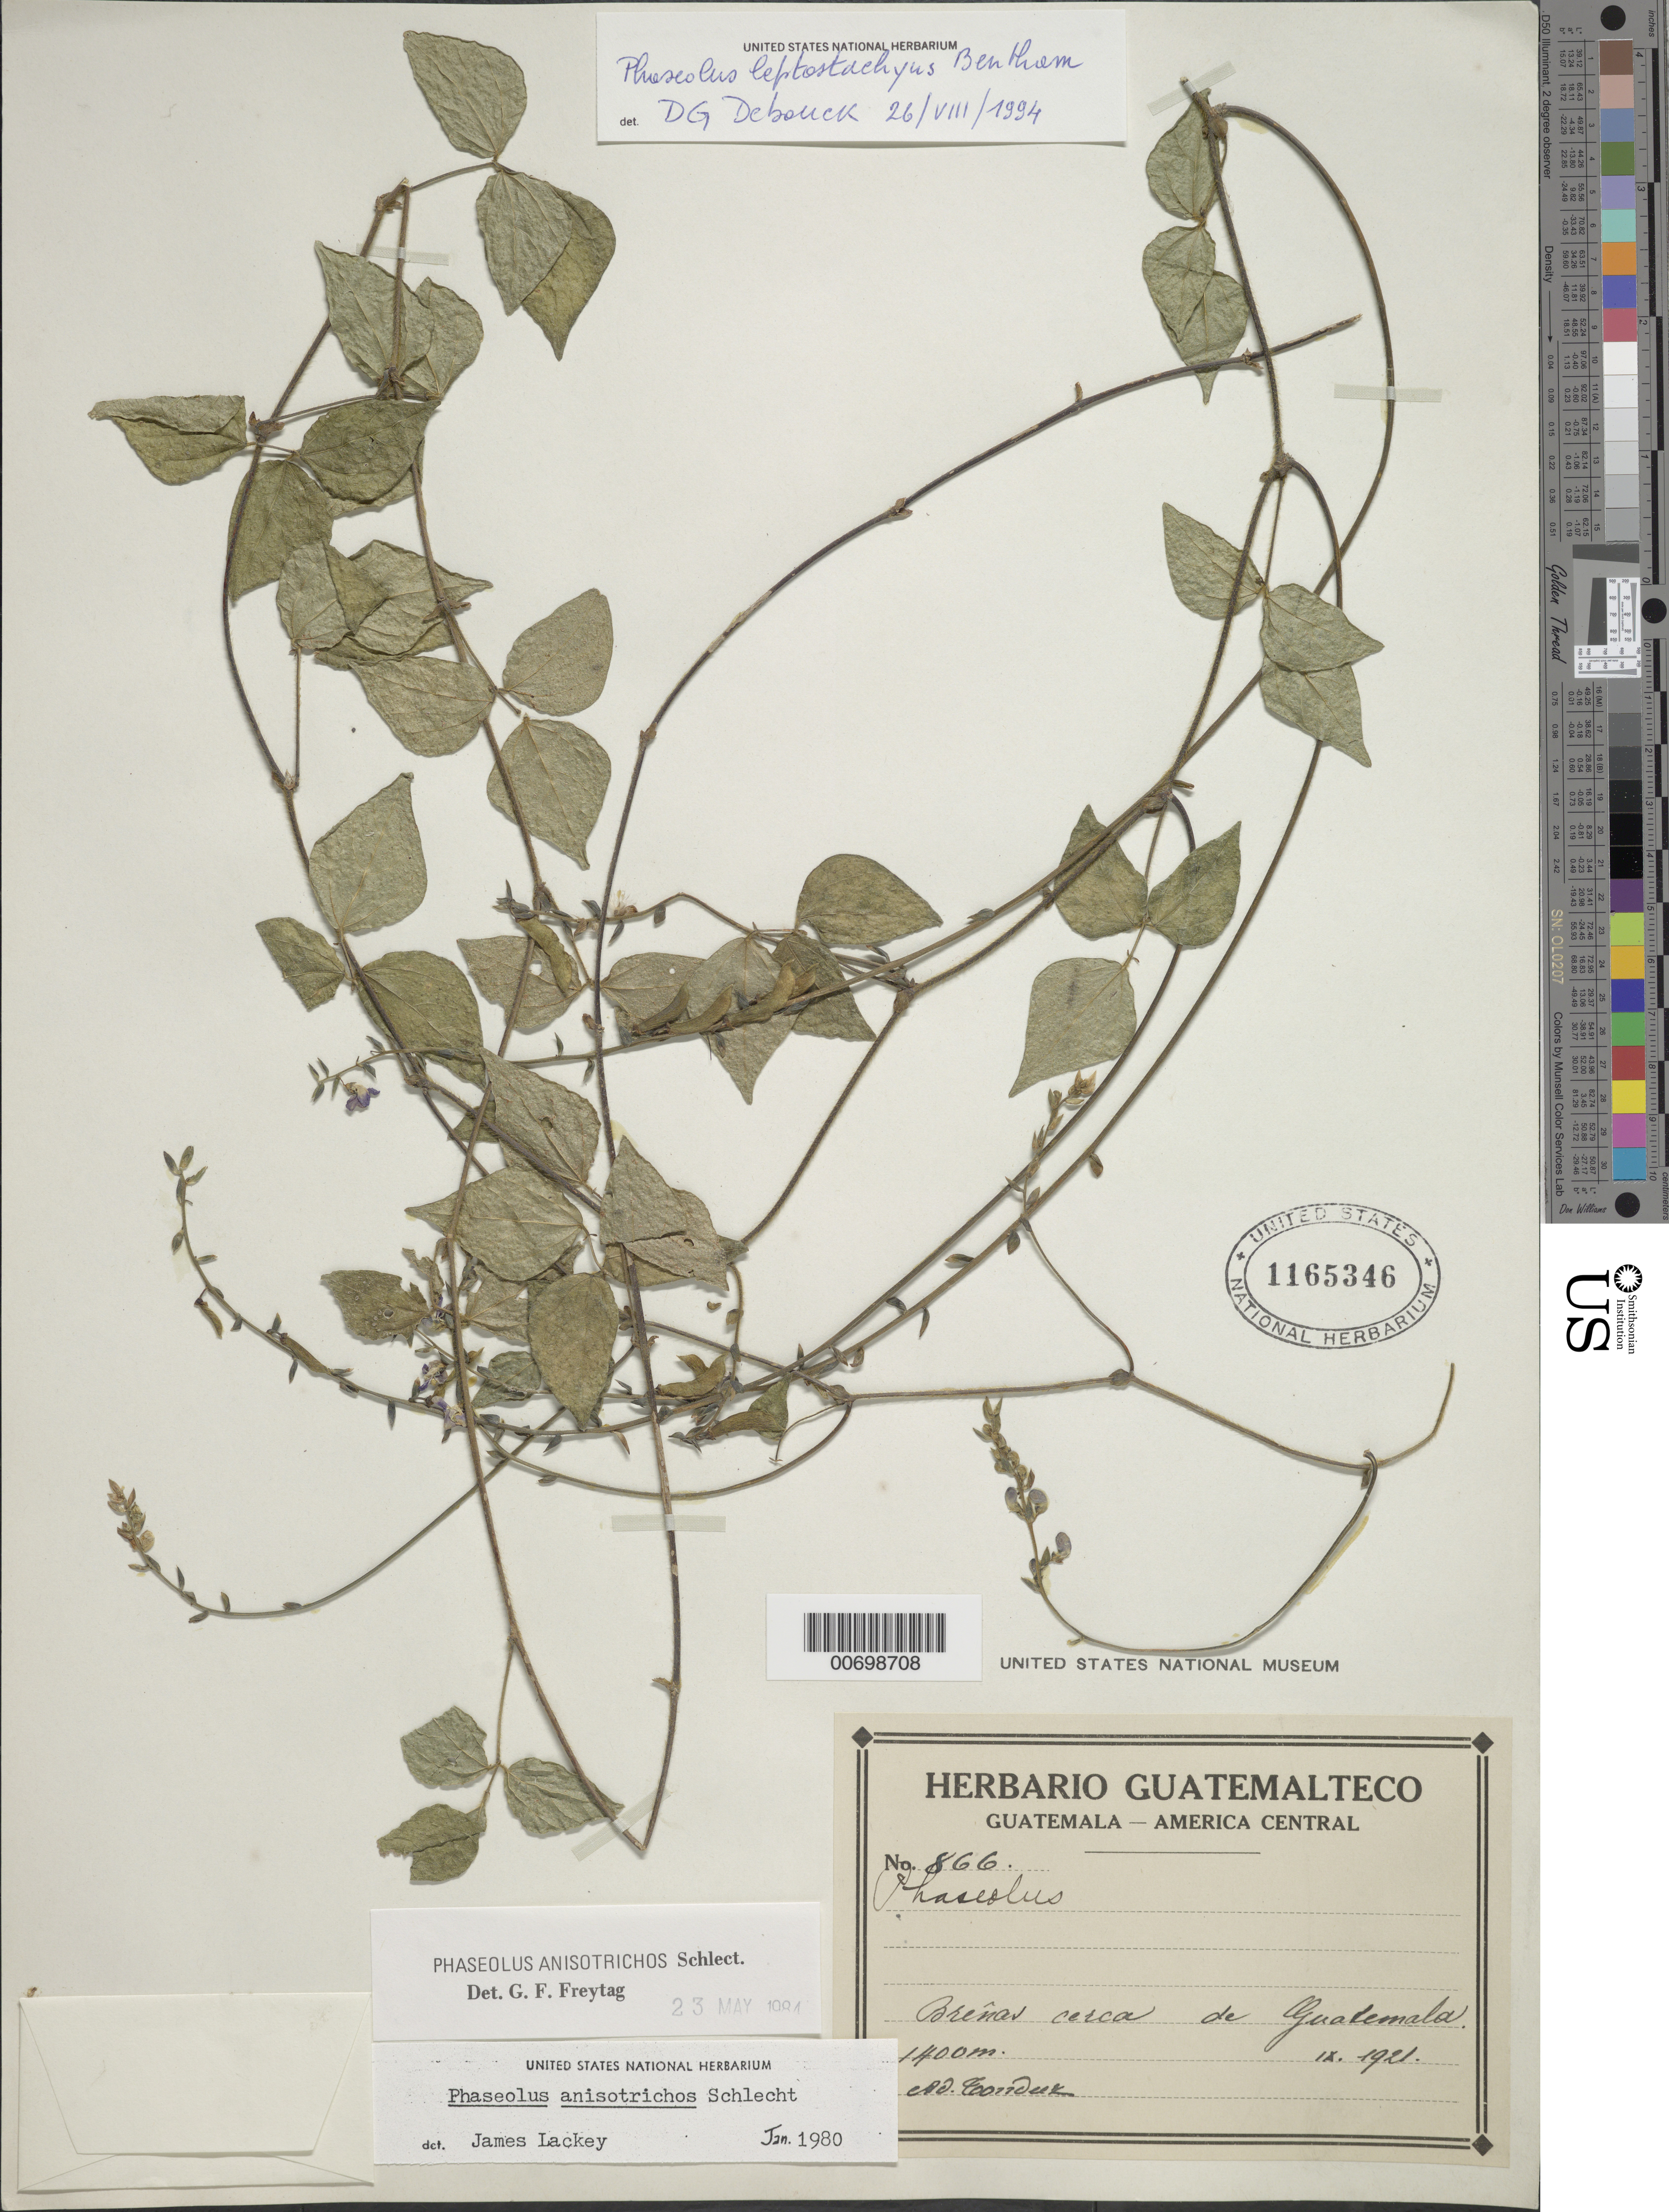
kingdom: Plantae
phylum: Tracheophyta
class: Magnoliopsida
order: Fabales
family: Fabaceae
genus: Phaseolus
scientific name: Phaseolus leptostachyus var. leptostachyus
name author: Benth.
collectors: A. Tonduz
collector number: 866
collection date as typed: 1921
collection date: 1921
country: Guatemala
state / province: Guatemala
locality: Brenas cerca de Guatemala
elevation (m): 1400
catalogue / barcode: US 1165346